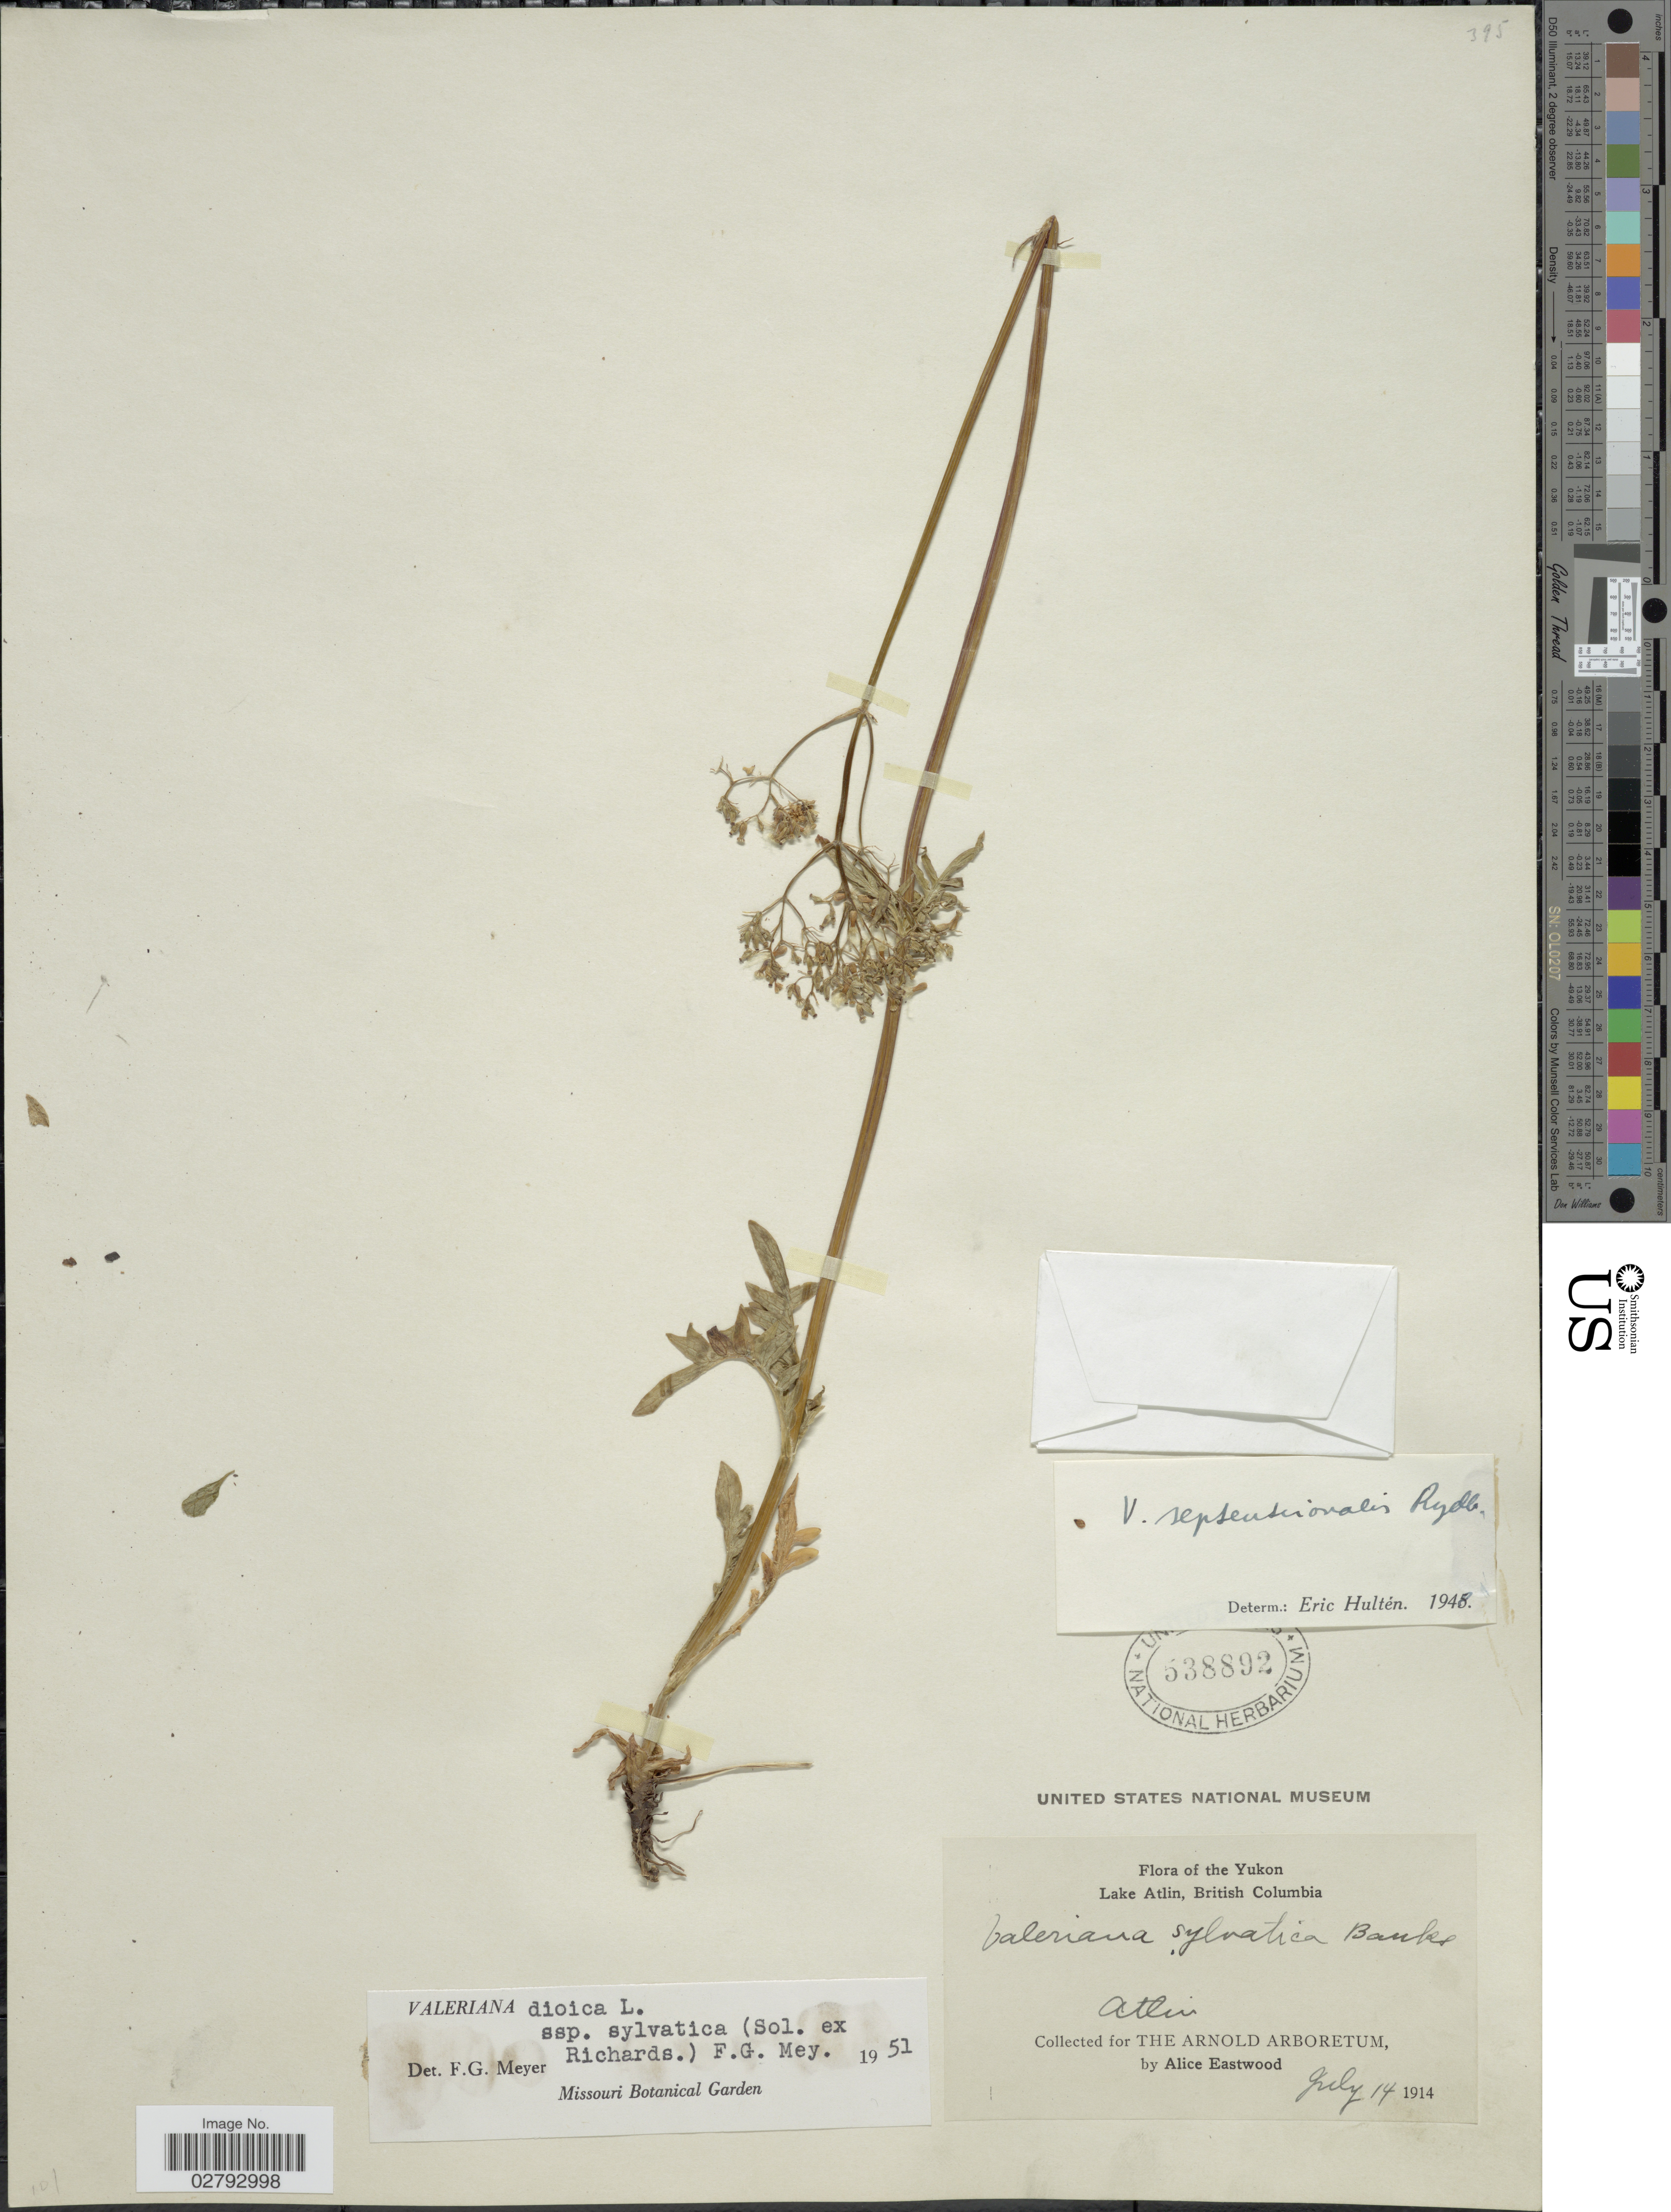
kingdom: Plantae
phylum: Tracheophyta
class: Magnoliopsida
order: Dipsacales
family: Caprifoliaceae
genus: Valeriana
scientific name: Valeriana dioica subsp. sylvatica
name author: (Sol. ex Richardson) F.G. Mey.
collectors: A. Eastwood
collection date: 1914-07-14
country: Canada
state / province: British Columbia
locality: Yukon. Lake Atlin. Atlin.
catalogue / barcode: US 538892